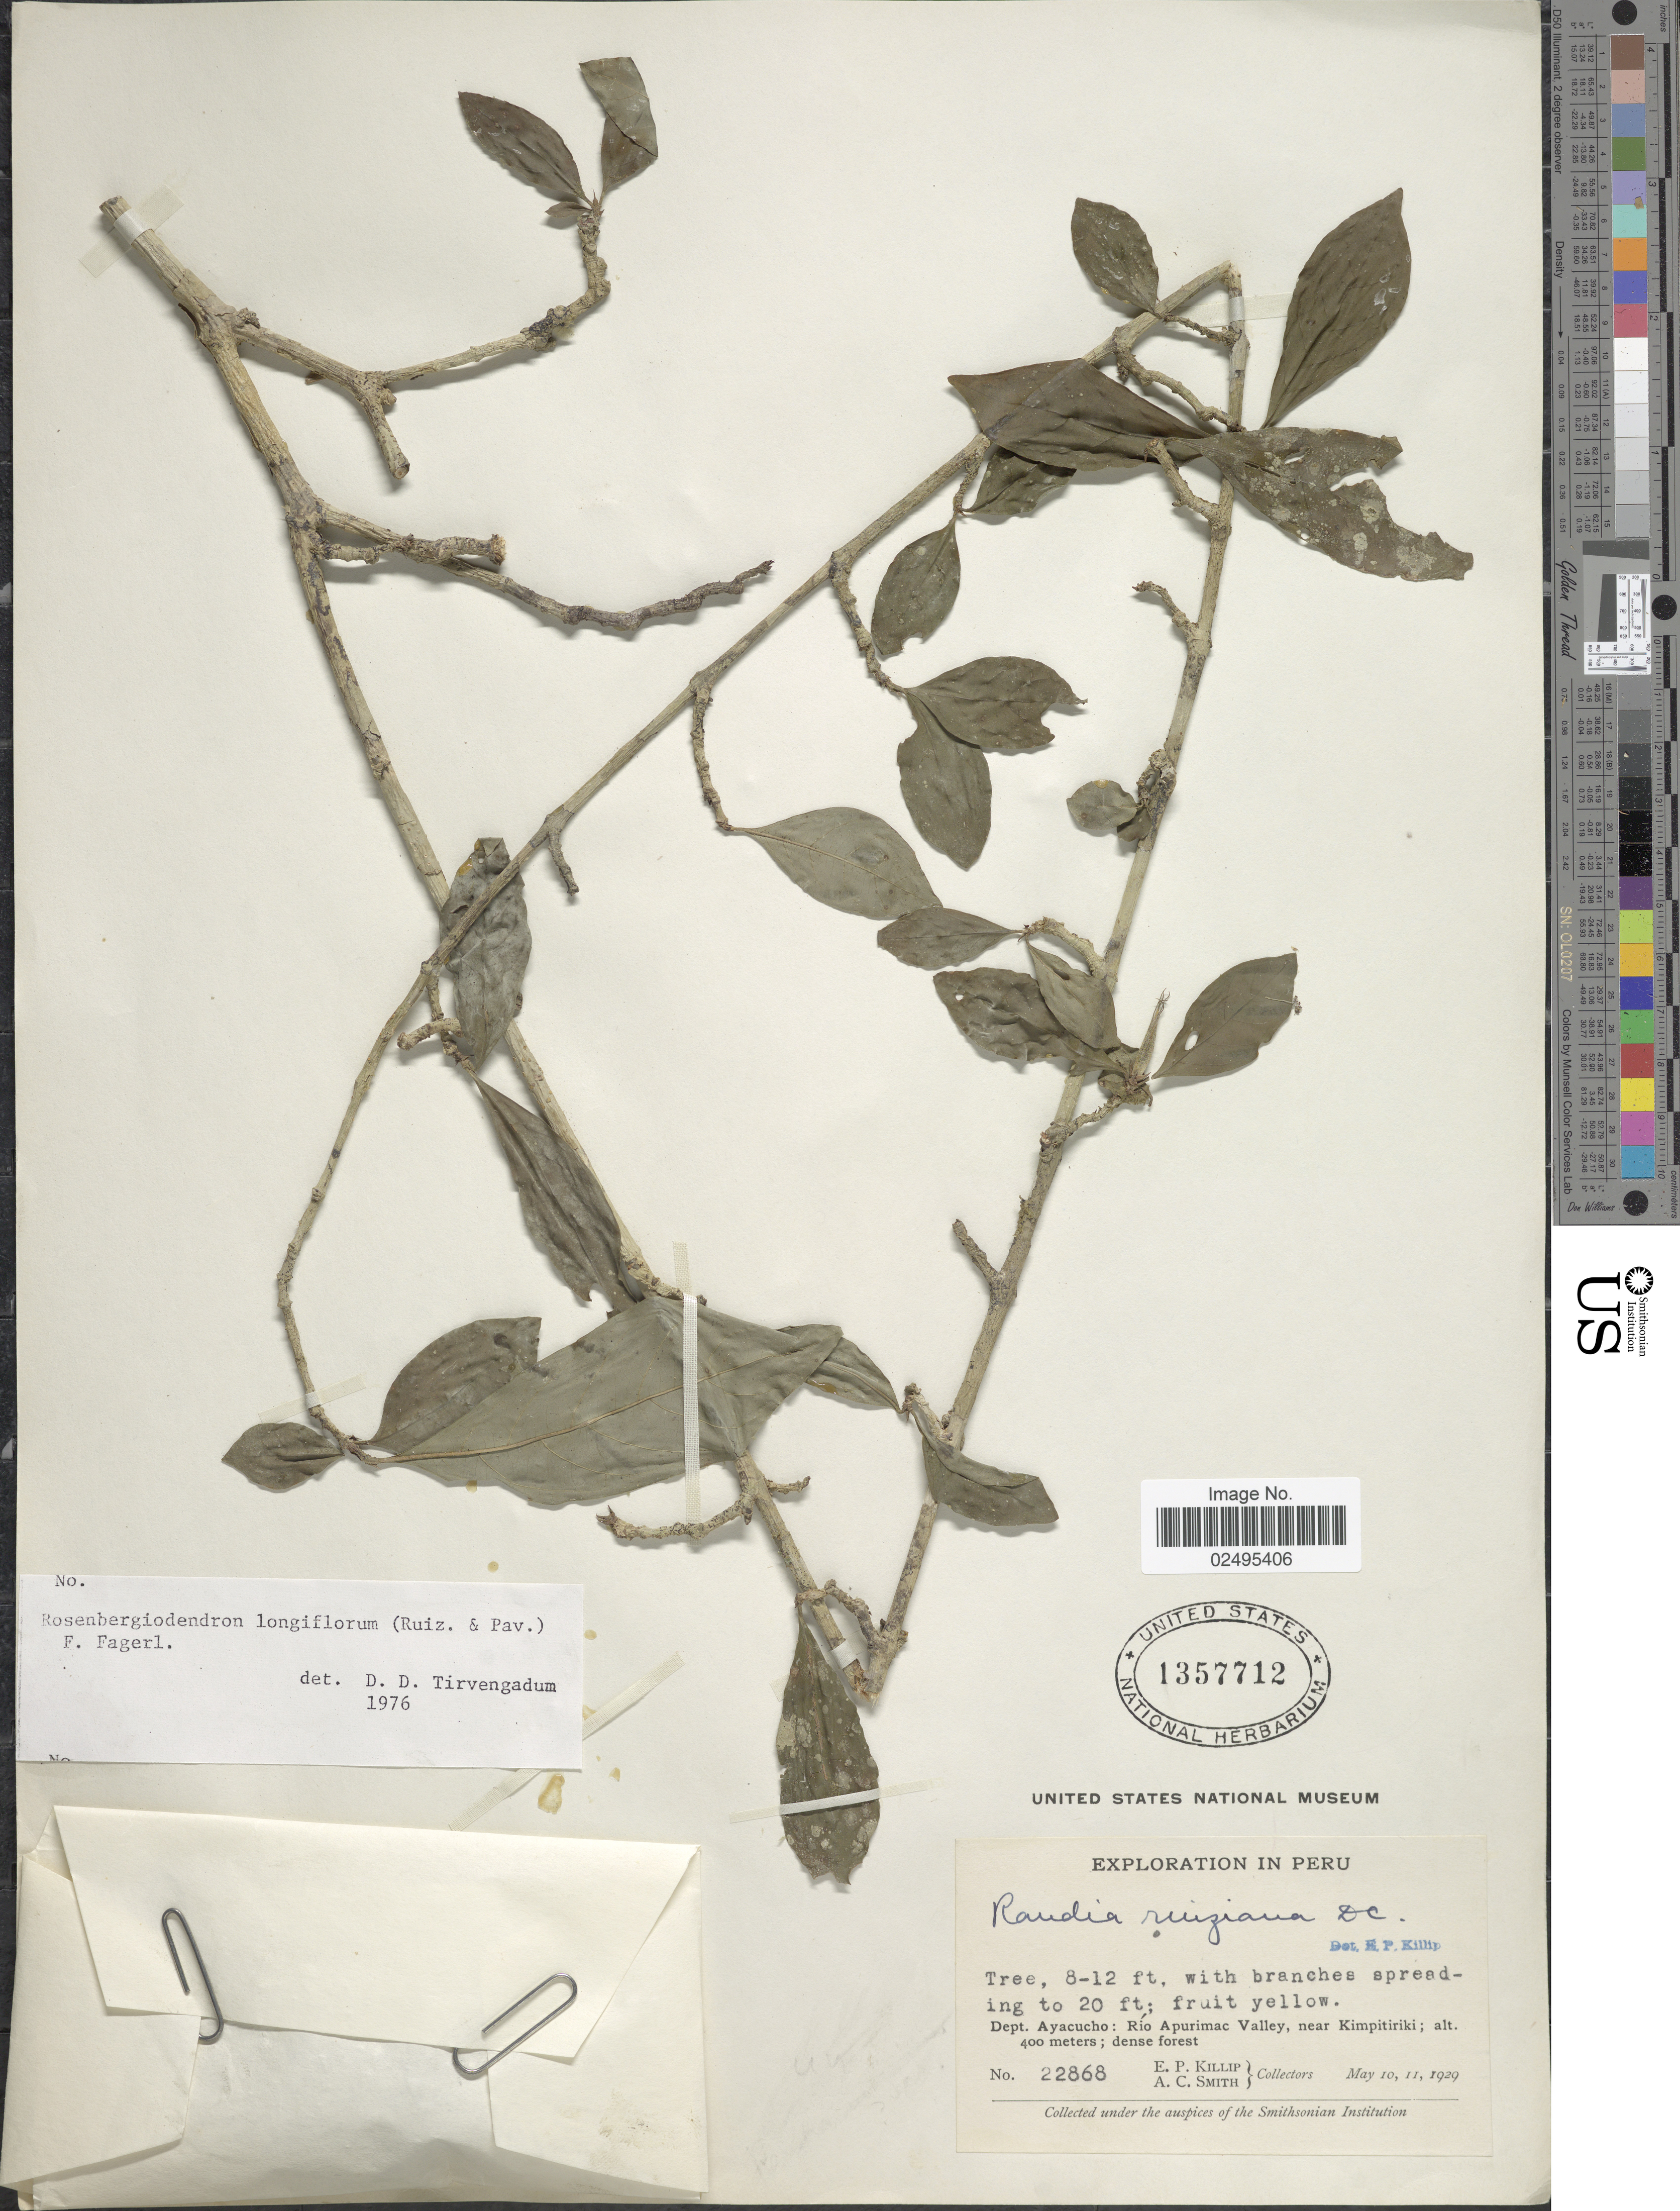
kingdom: Plantae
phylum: Tracheophyta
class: Magnoliopsida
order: Gentianales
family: Rubiaceae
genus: Rosenbergiodendron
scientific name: Rosenbergiodendron longiflorum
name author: (Ruiz & Pav.) Fagerl.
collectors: E. P. Killip & A. C. Smith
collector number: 22868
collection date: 1929-05-10/1929-05-11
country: Peru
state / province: Ayacucho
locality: Rio Apurimac Valley, near Kimpitiriki; dense forest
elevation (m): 400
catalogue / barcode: US 1357712